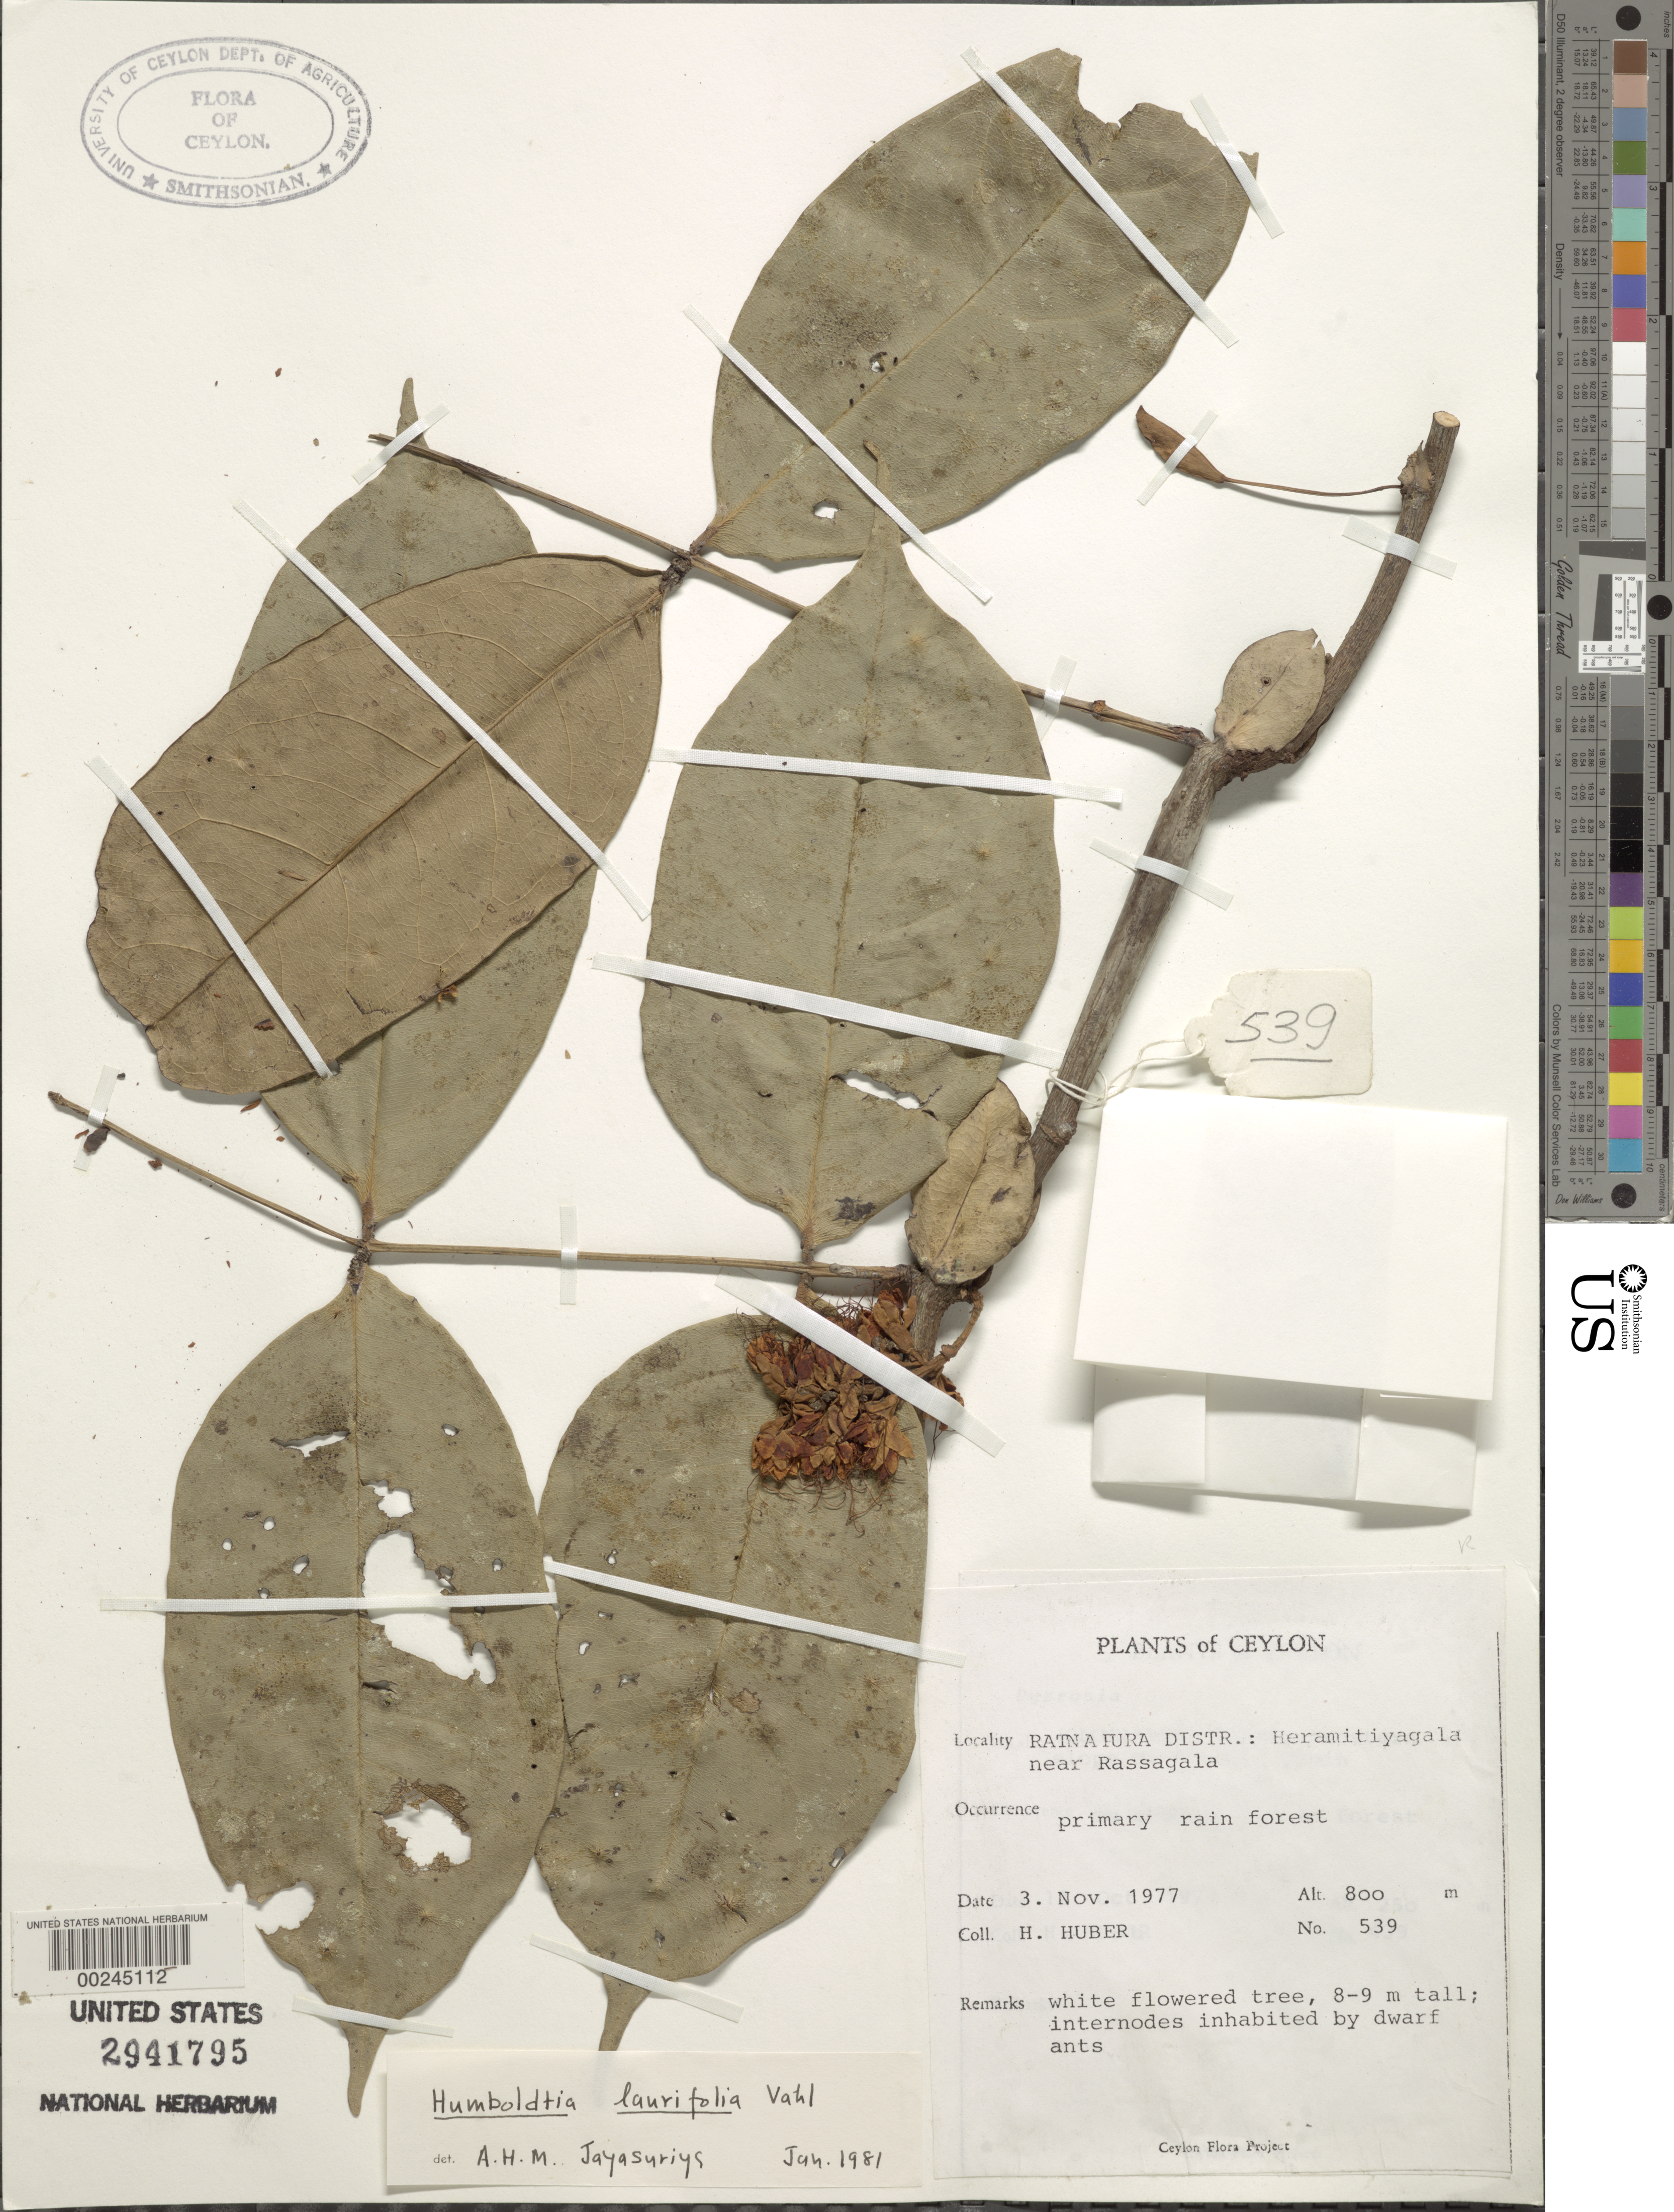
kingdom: Plantae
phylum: Tracheophyta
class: Magnoliopsida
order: Fabales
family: Fabaceae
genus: Humboldtia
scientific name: Humboldtia laurifolia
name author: Vahl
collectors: H. Huber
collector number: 539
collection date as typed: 03 Nov 1977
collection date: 1977-11-03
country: Sri Lanka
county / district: Ratnapura Dist.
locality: Heramitiyagala near rassagala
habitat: Primary rain forest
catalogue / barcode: US 2941795